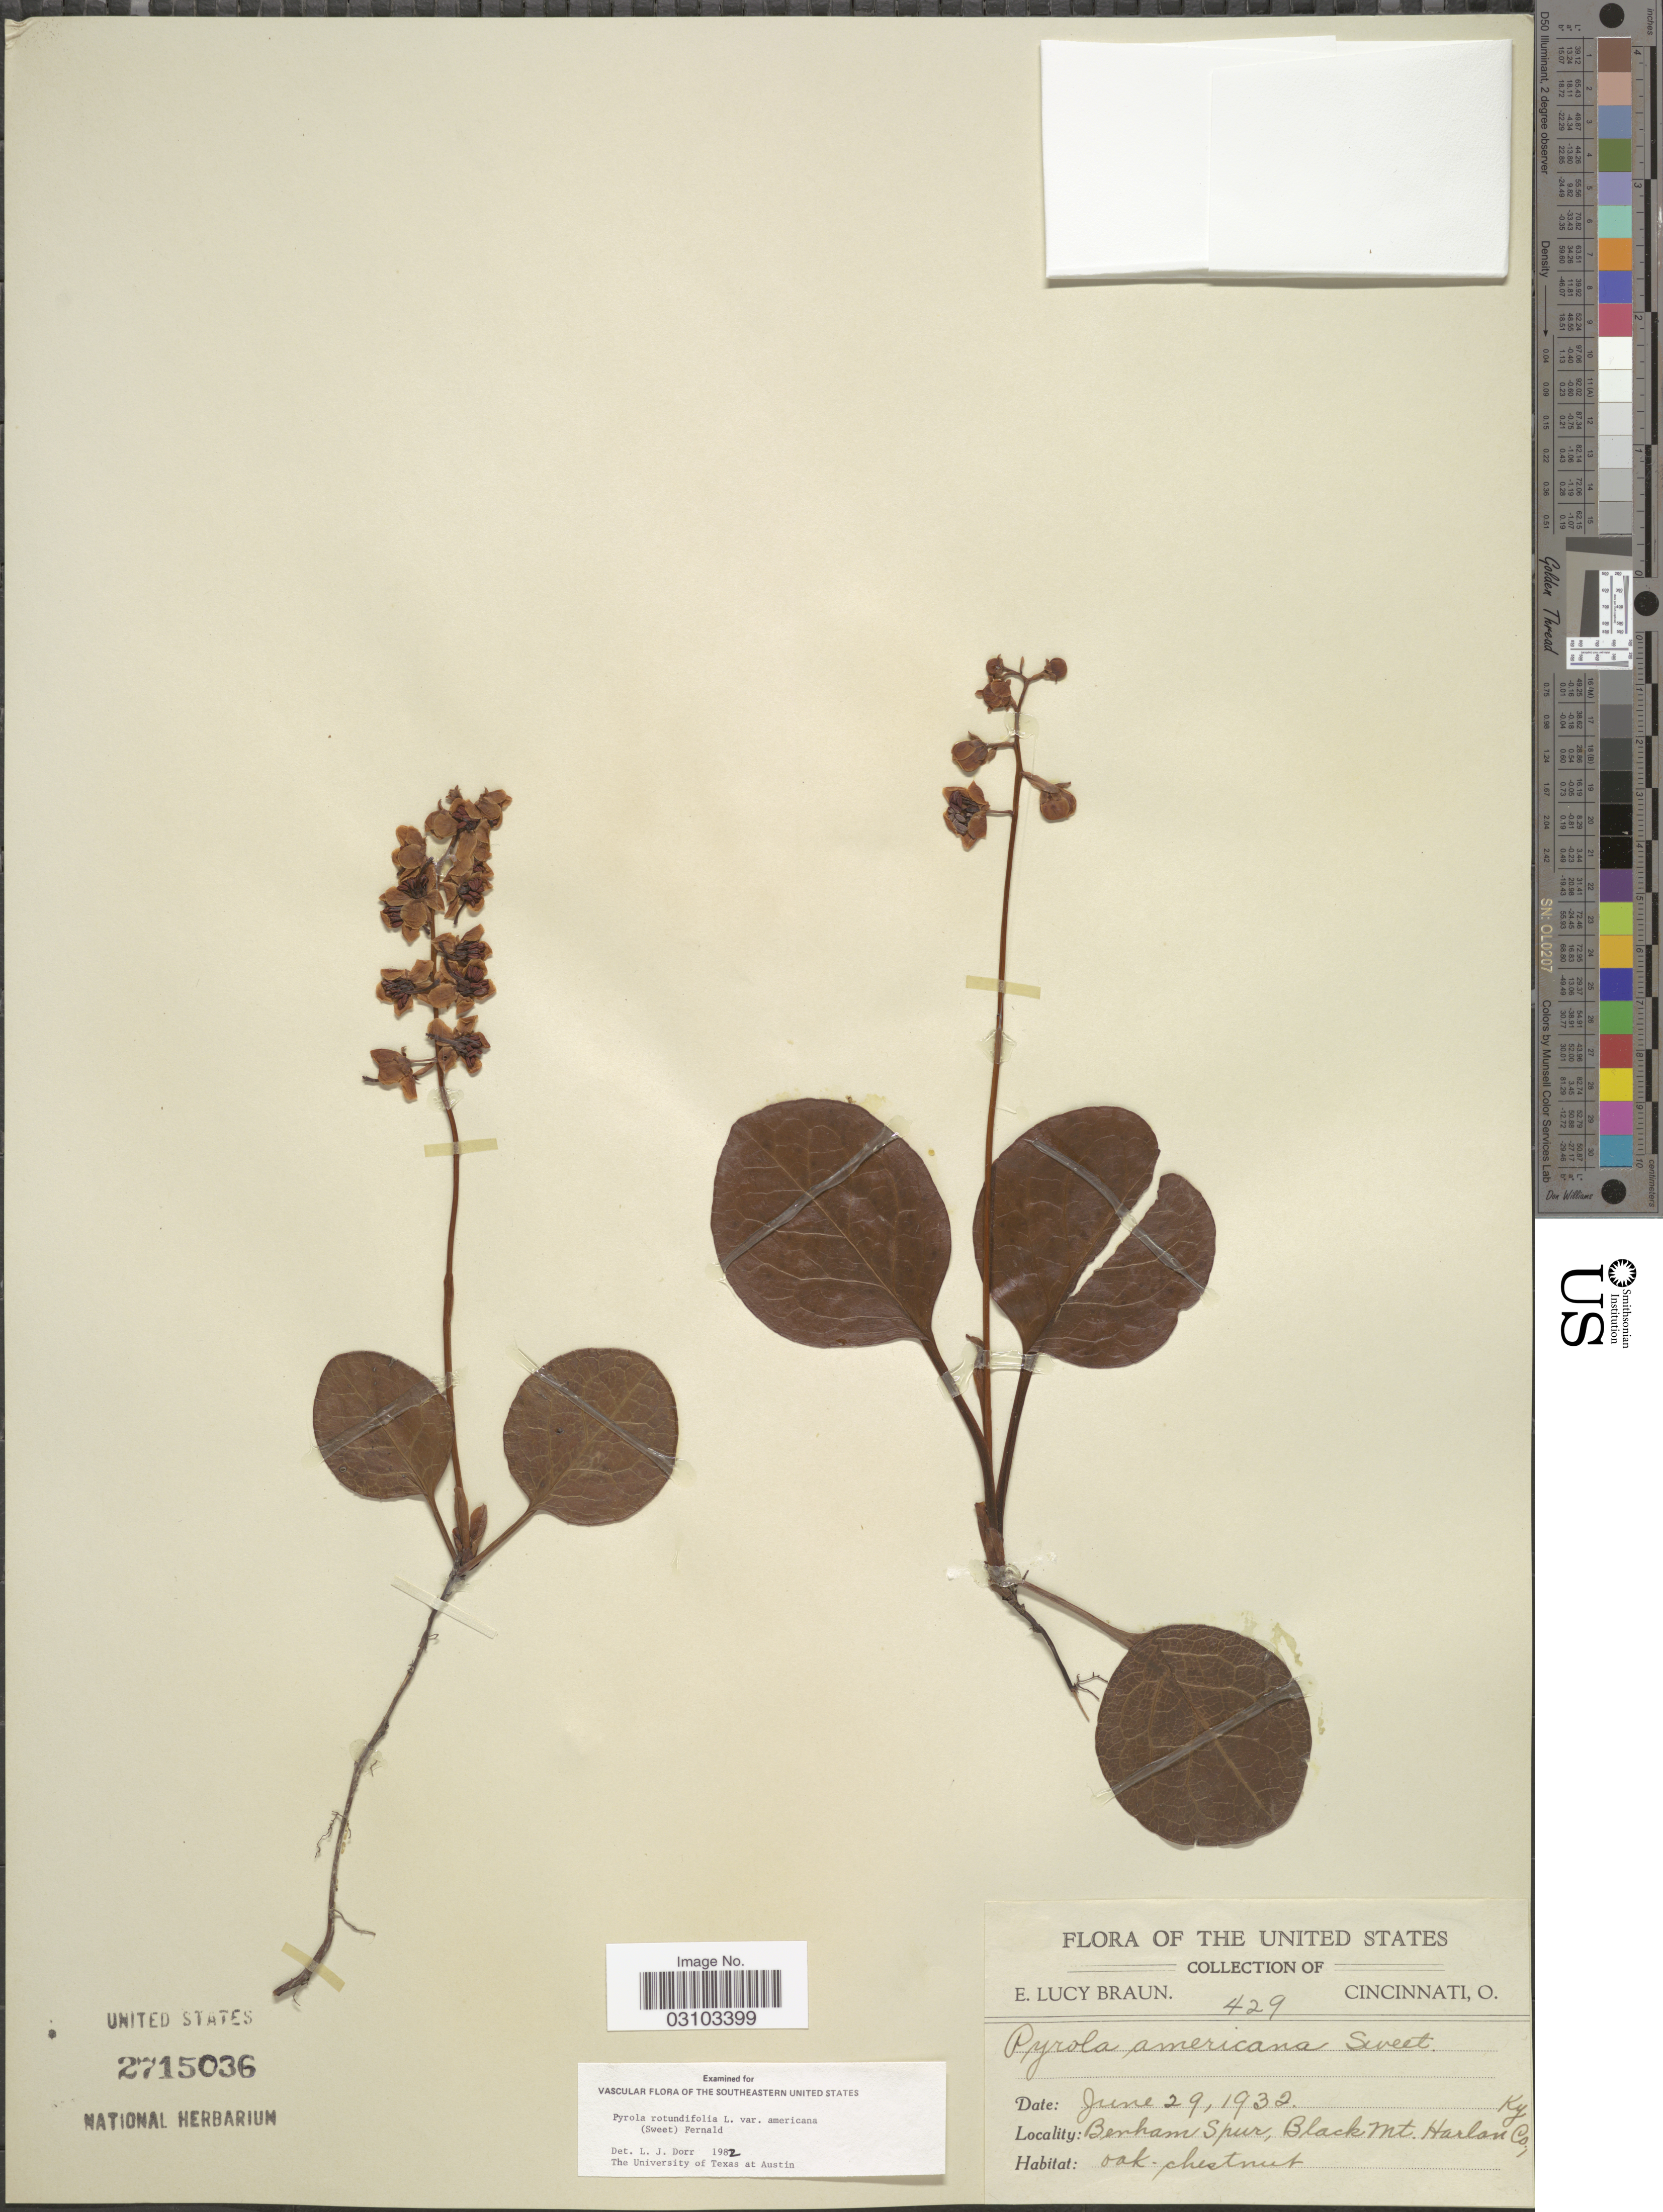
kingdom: Plantae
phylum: Tracheophyta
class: Magnoliopsida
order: Ericales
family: Ericaceae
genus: Pyrola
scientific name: Pyrola americana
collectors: E. L. Braun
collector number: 429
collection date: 1932-06-29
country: United States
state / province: Kentucky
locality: Benham Spur, Black Mt. Harlan Co.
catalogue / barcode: US 2715036